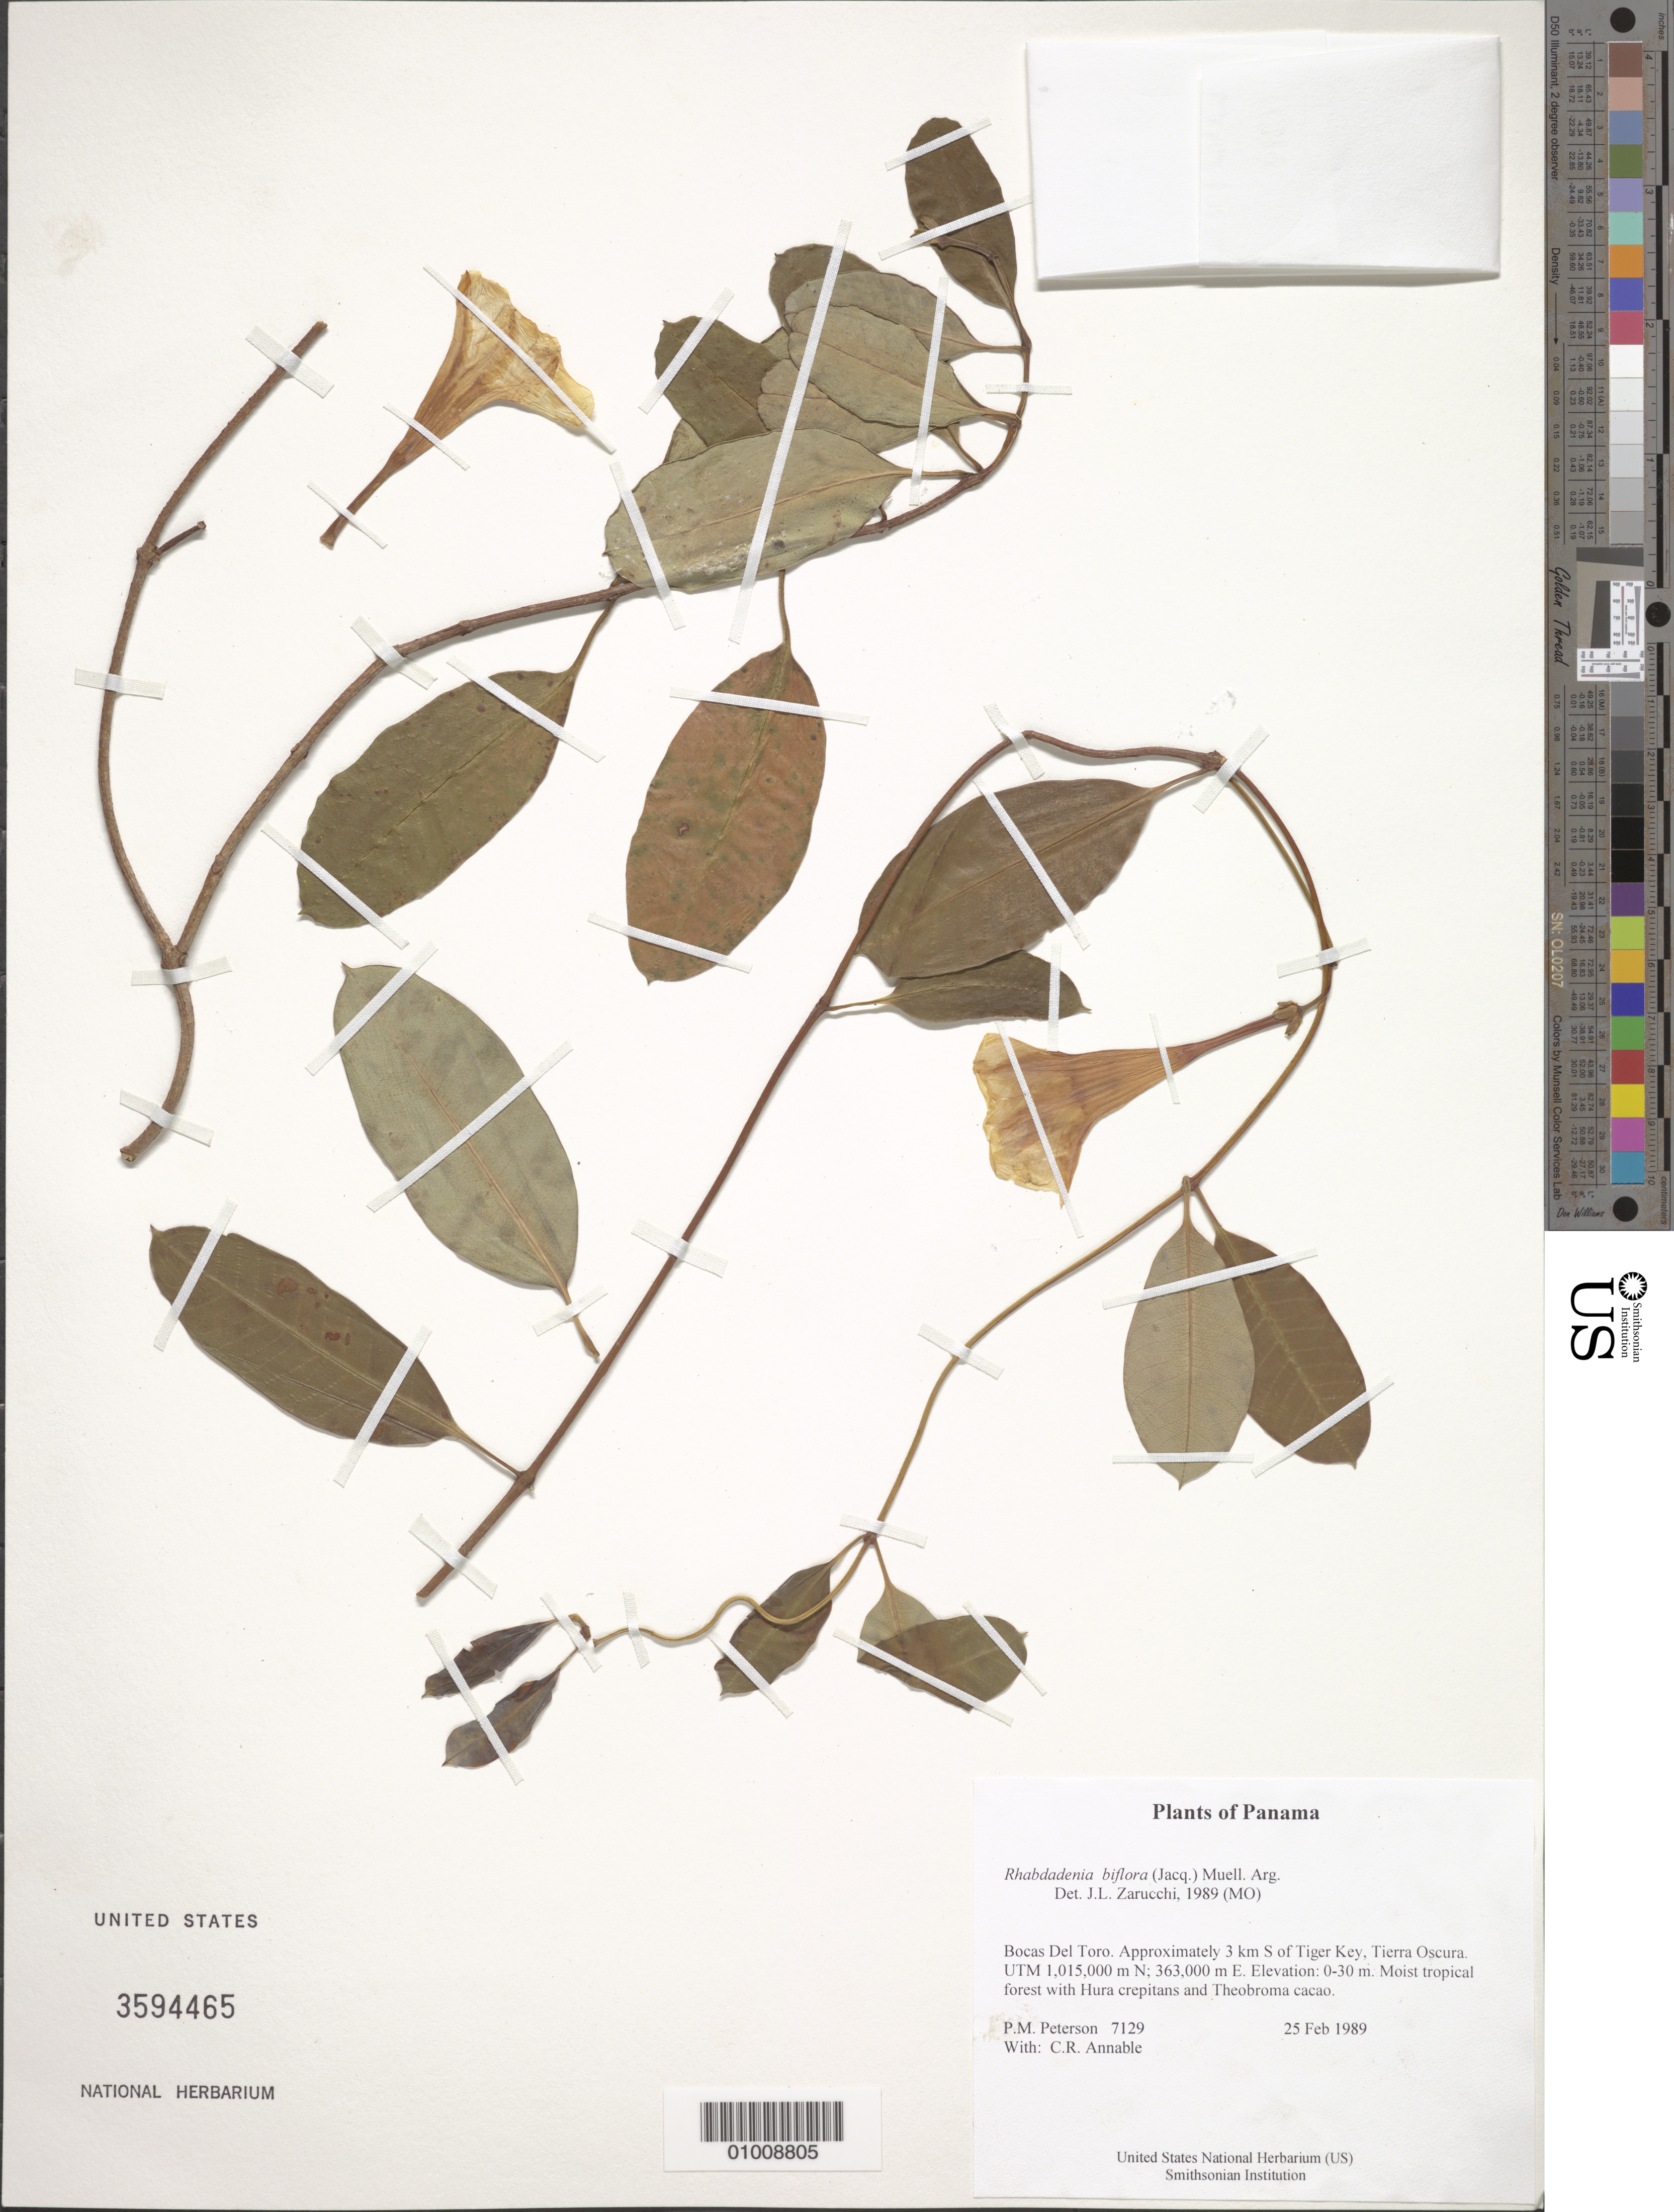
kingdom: Plantae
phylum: Tracheophyta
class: Magnoliopsida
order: Gentianales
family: Apocynaceae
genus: Rhabdadenia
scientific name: Rhabdadenia biflora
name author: (Jacq.) Müll. Arg.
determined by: Zarucchi, J. L.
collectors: P. M. Peterson & C. R. Annable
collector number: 07129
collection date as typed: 25 Feb 1989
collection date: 1989-02-25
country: Panama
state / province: Bocas del Toro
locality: Approximately 3 km S of Tiger Key, Tierra Oscura. UTM 1,015,000 m N; 363,000 m E.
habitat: Moist tropical forest with Hura crepitans and Theobroma cacao.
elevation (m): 0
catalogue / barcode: US 3594465